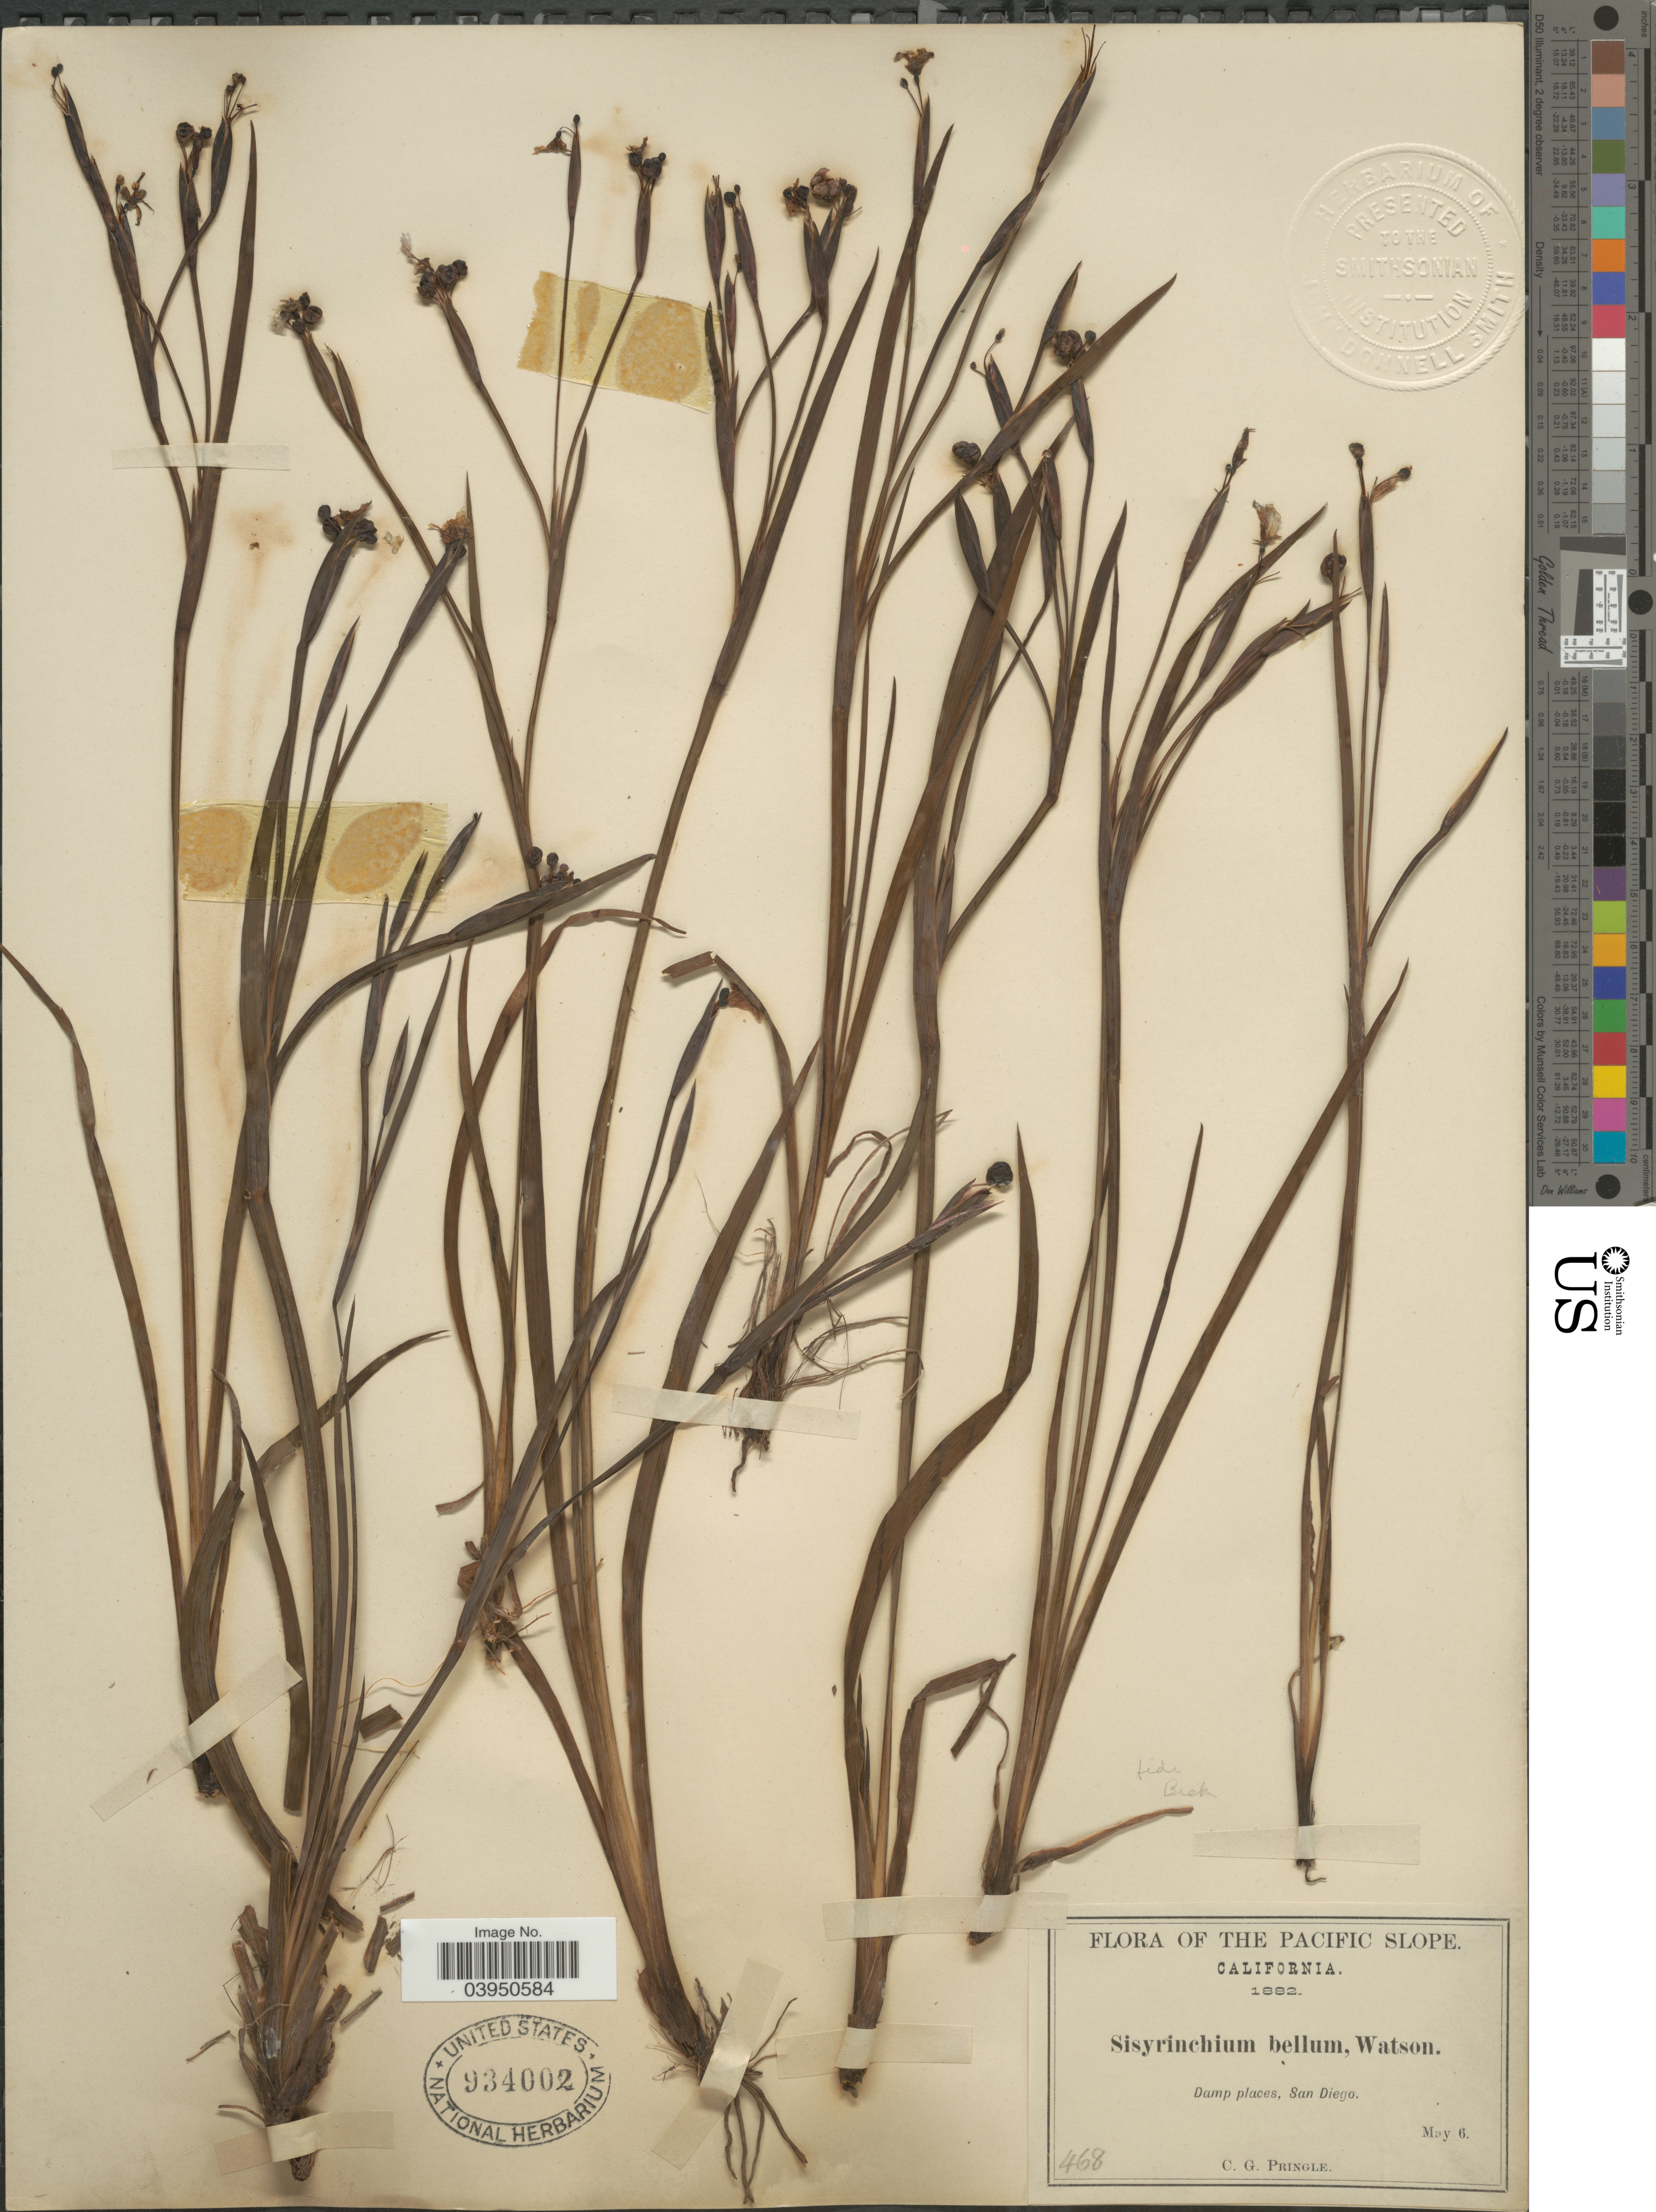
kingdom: Plantae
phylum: Tracheophyta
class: Liliopsida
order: Asparagales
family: Iridaceae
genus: Sisyrinchium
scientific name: Sisyrinchium bellum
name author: S. Watson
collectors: C. G. Pringle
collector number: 468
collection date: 1882-05-06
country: United States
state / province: California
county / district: San Diego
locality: The Pacific Slope. Damp places, San Diego.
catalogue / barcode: US 934002